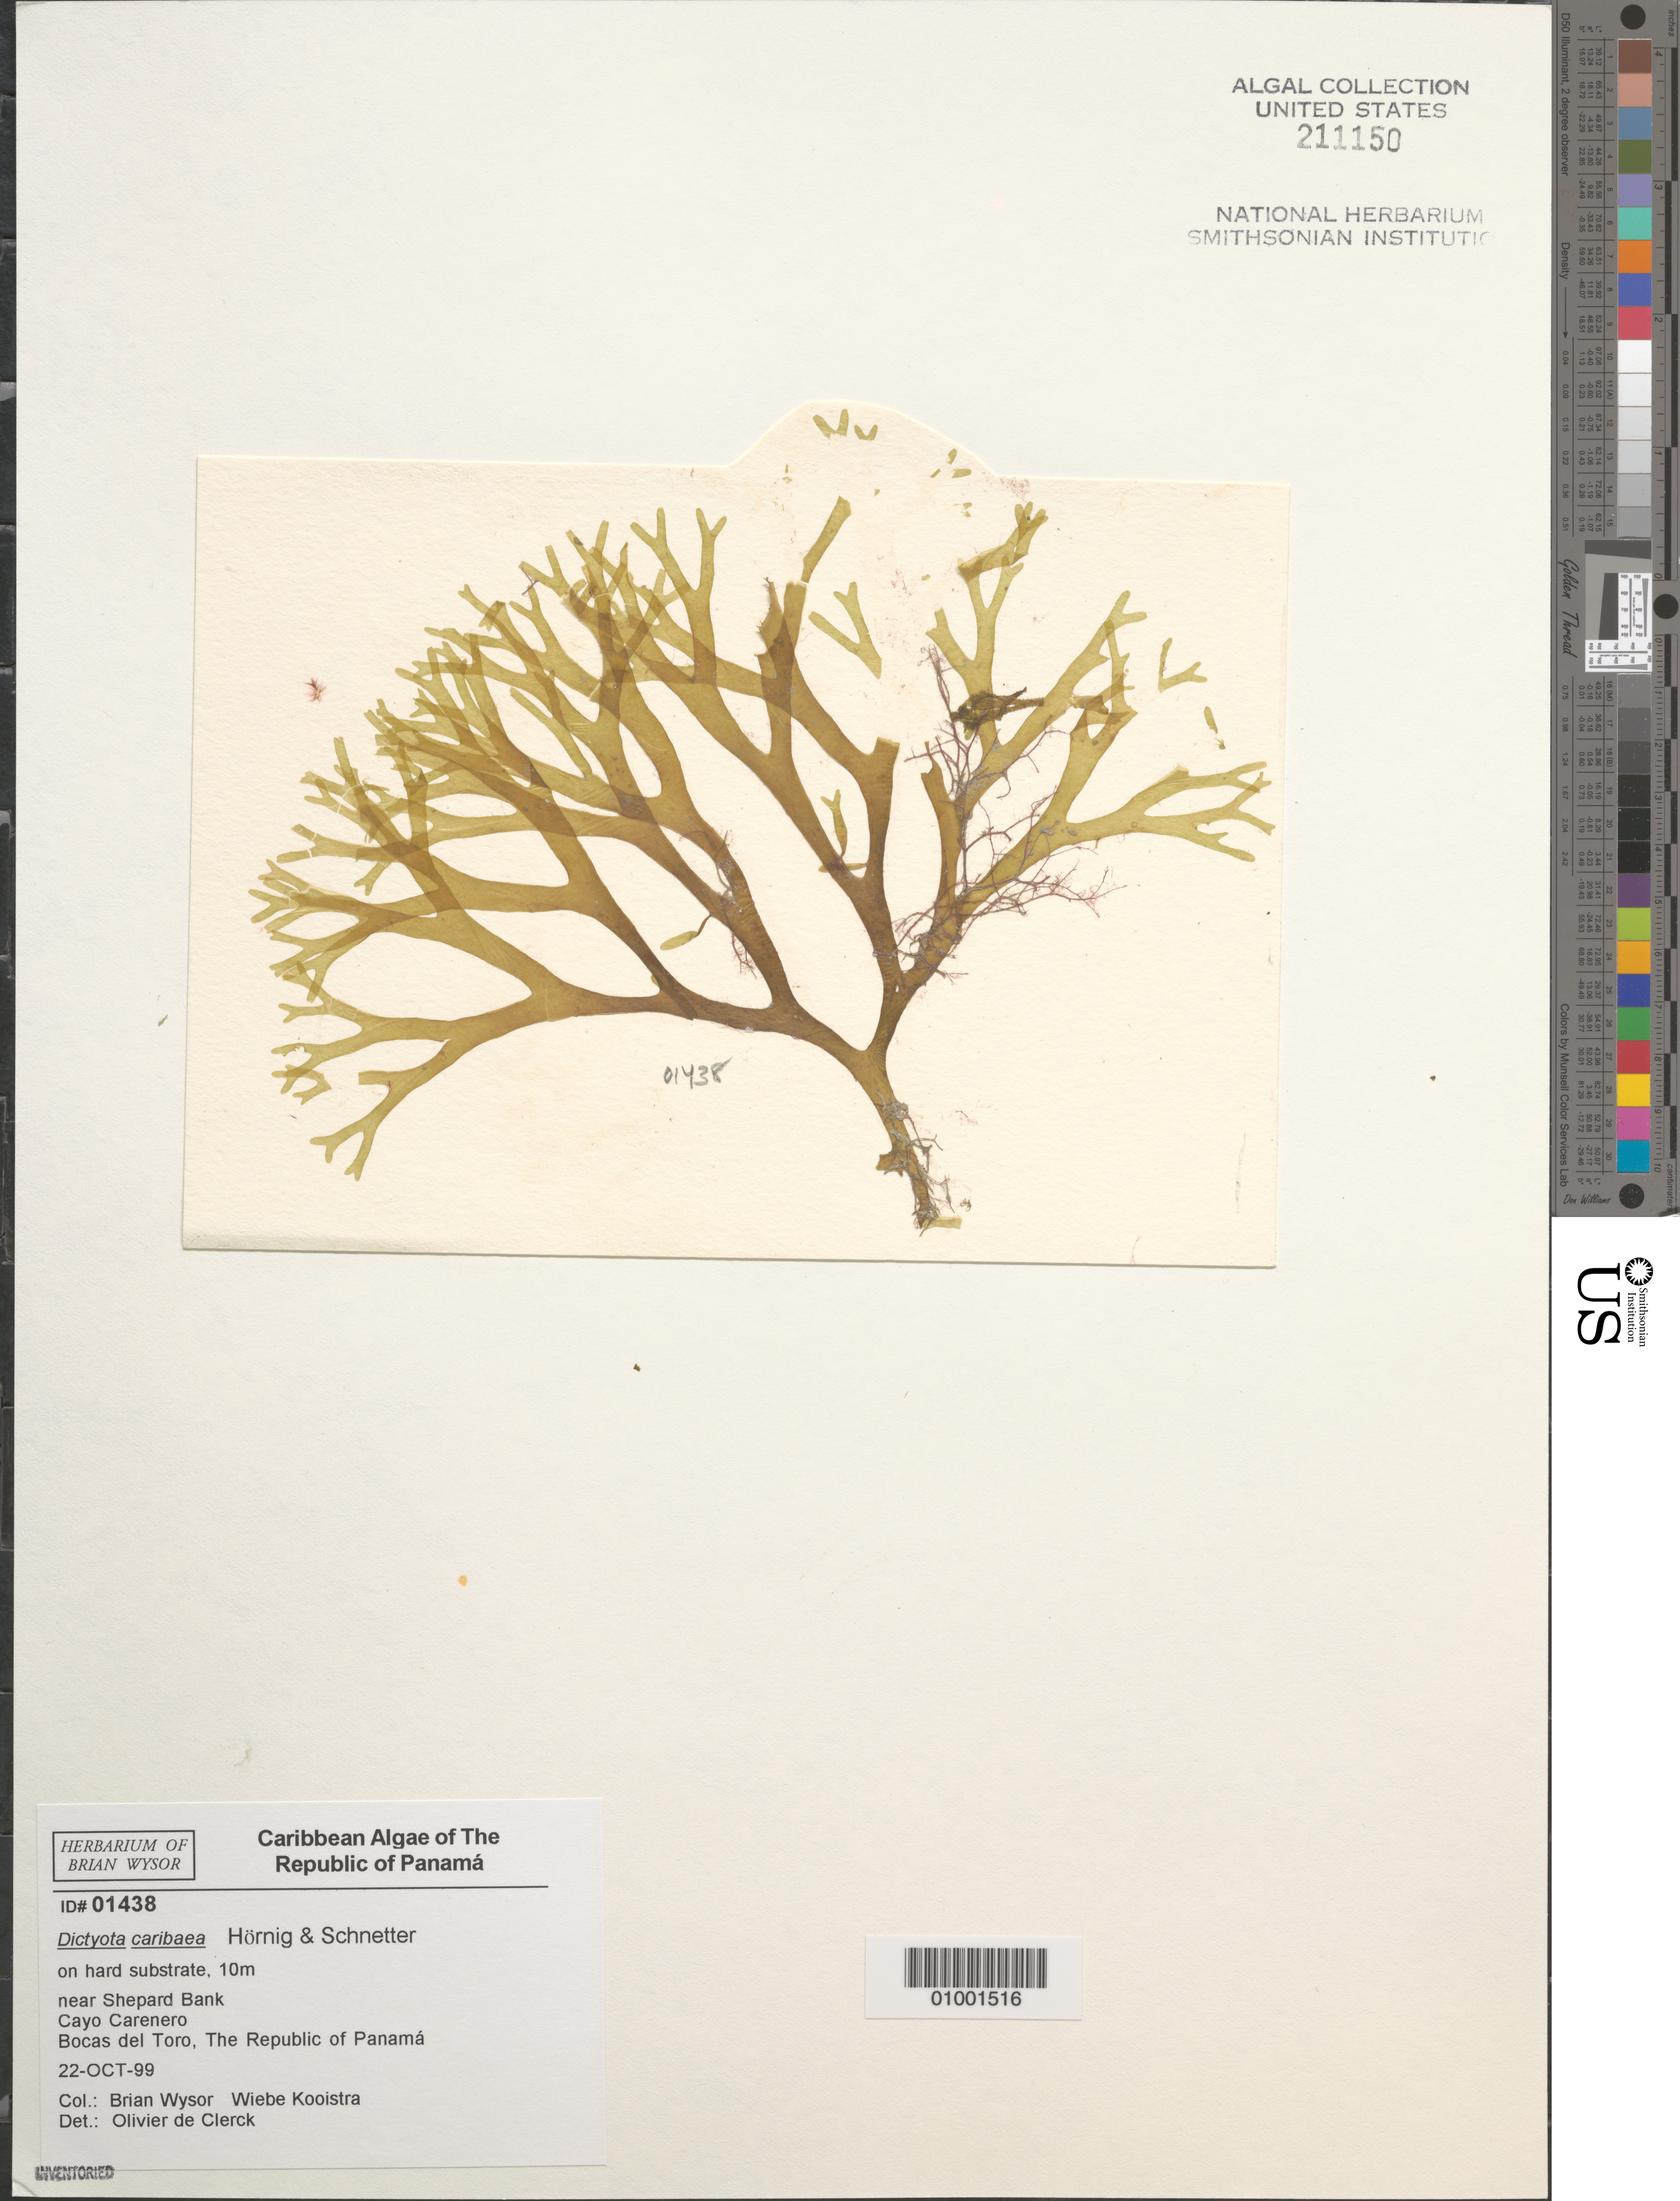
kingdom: Chromista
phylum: Ochrophyta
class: Phaeophyceae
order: Dictyotales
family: Dictyotaceae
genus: Dictyota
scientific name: Dictyota caribaea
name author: I.Hörnig & Schnetter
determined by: De Clerck, Olivier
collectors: B. Wysor & W. Kooistra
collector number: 01438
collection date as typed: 22 Oct 1999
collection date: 1999-10-22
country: Panama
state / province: Bocas del Toro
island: Cayo Carenero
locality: Near Shepard Bank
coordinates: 9 19' 50" N, 82 13' 40" W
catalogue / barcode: US 211150